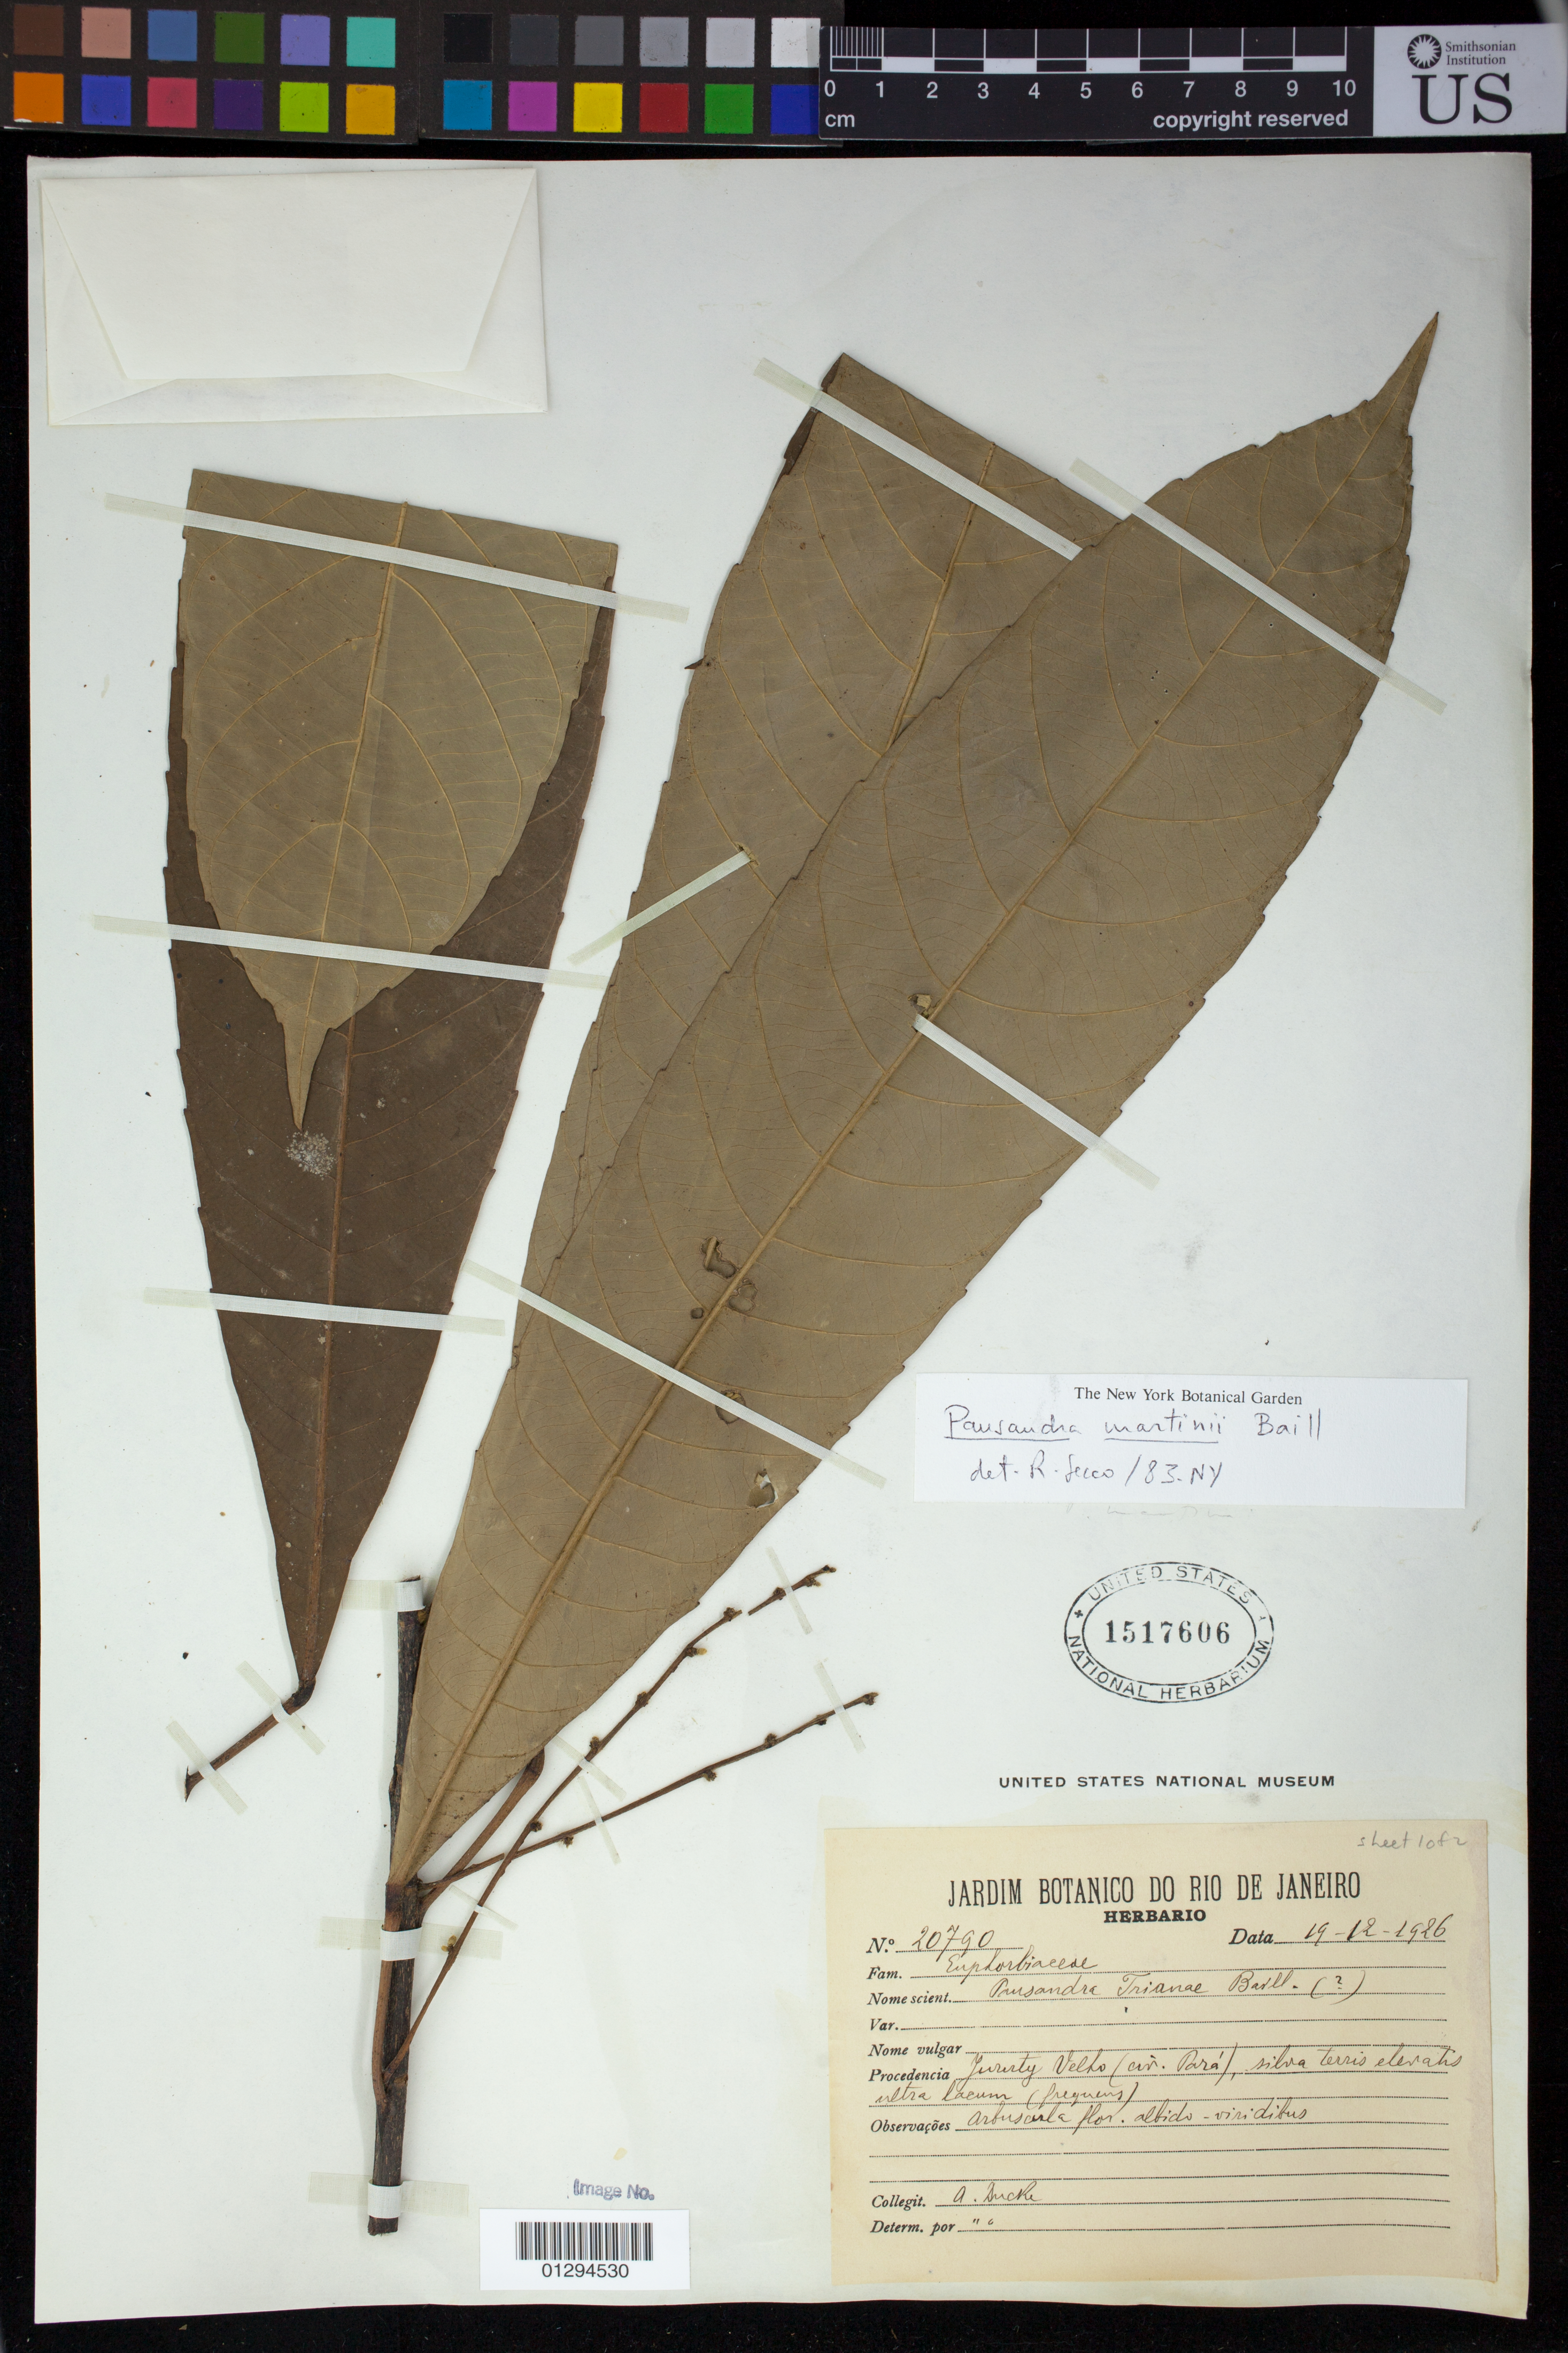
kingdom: Plantae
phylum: Tracheophyta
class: Magnoliopsida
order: Malpighiales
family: Euphorbiaceae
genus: Pausandra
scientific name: Pausandra martinii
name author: Baill.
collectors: A. Ducke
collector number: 20790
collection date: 1926-12-19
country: Brazil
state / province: Para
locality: Juriti Velho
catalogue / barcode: US 1517606